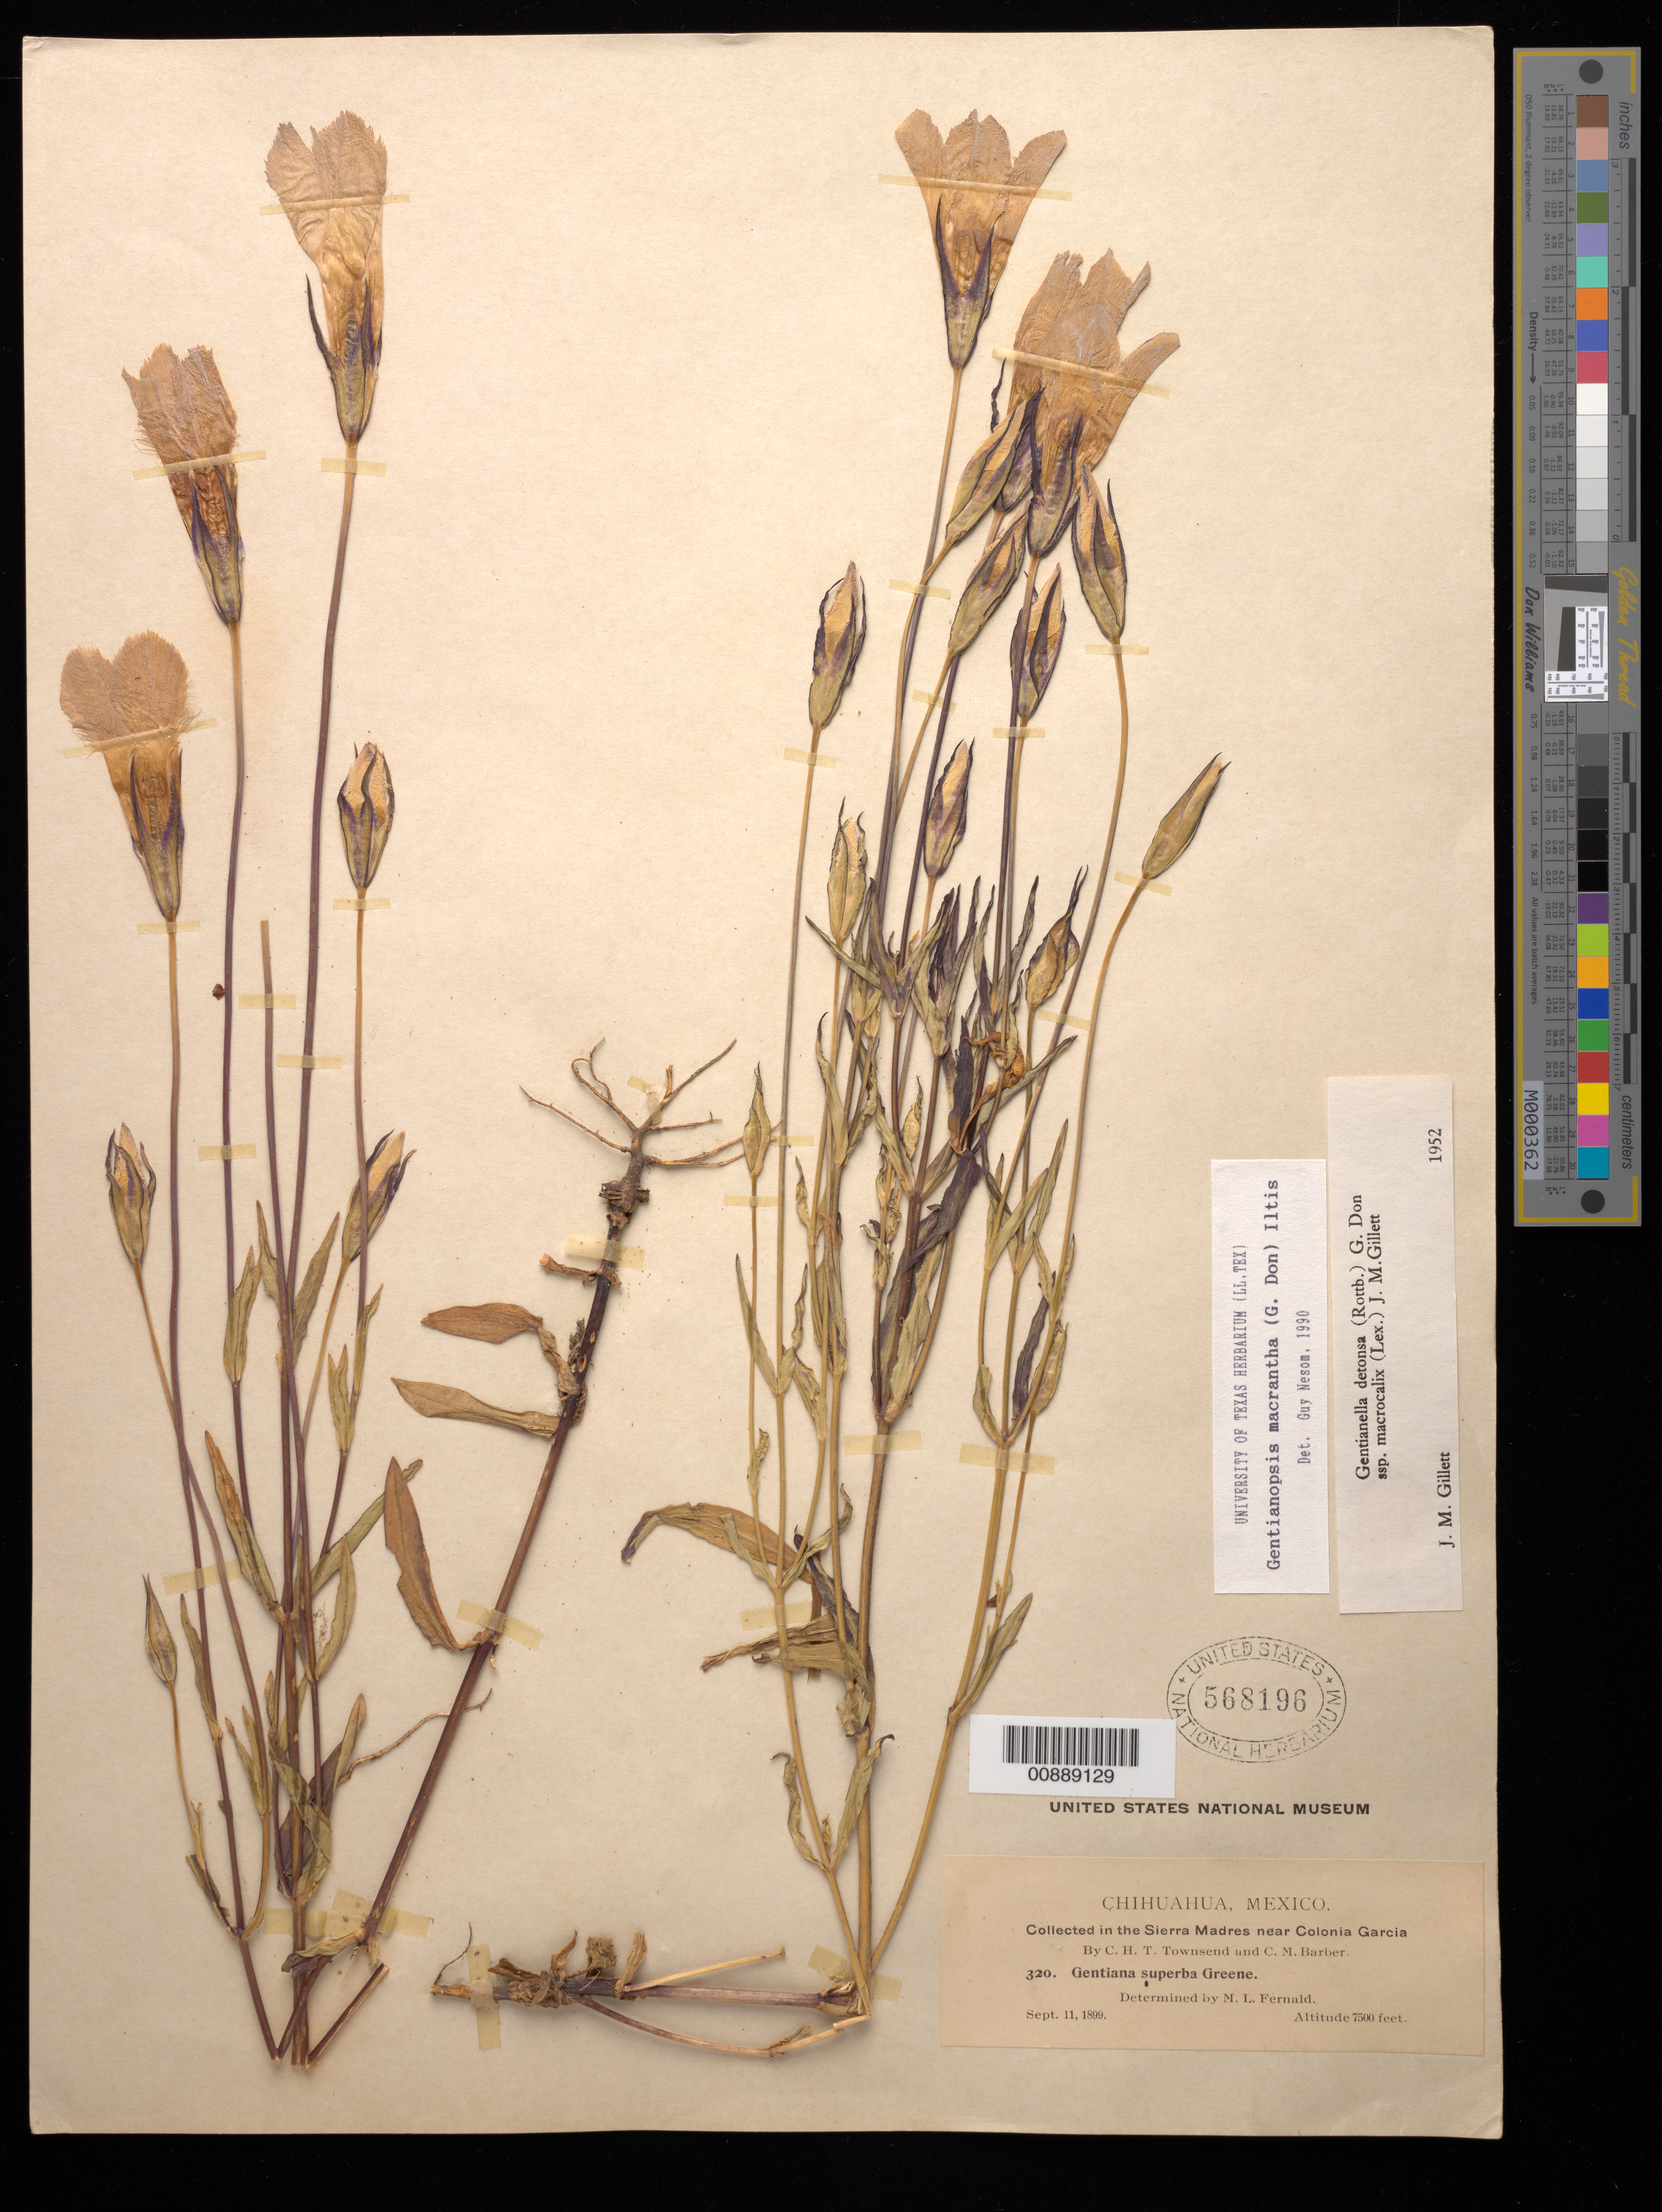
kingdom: Plantae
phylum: Tracheophyta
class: Magnoliopsida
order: Gentianales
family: Gentianaceae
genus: Gentiana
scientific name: Gentiana macrantha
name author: (D. Don) Griseb.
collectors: C. H. T. Townsend & C. Barber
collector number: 320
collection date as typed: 11 Sep 1899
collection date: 1899-09-11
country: Mexico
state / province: Chihuahua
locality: Sierra Madre near Colonia García, Chihuahua.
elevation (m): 2286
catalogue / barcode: US 568196